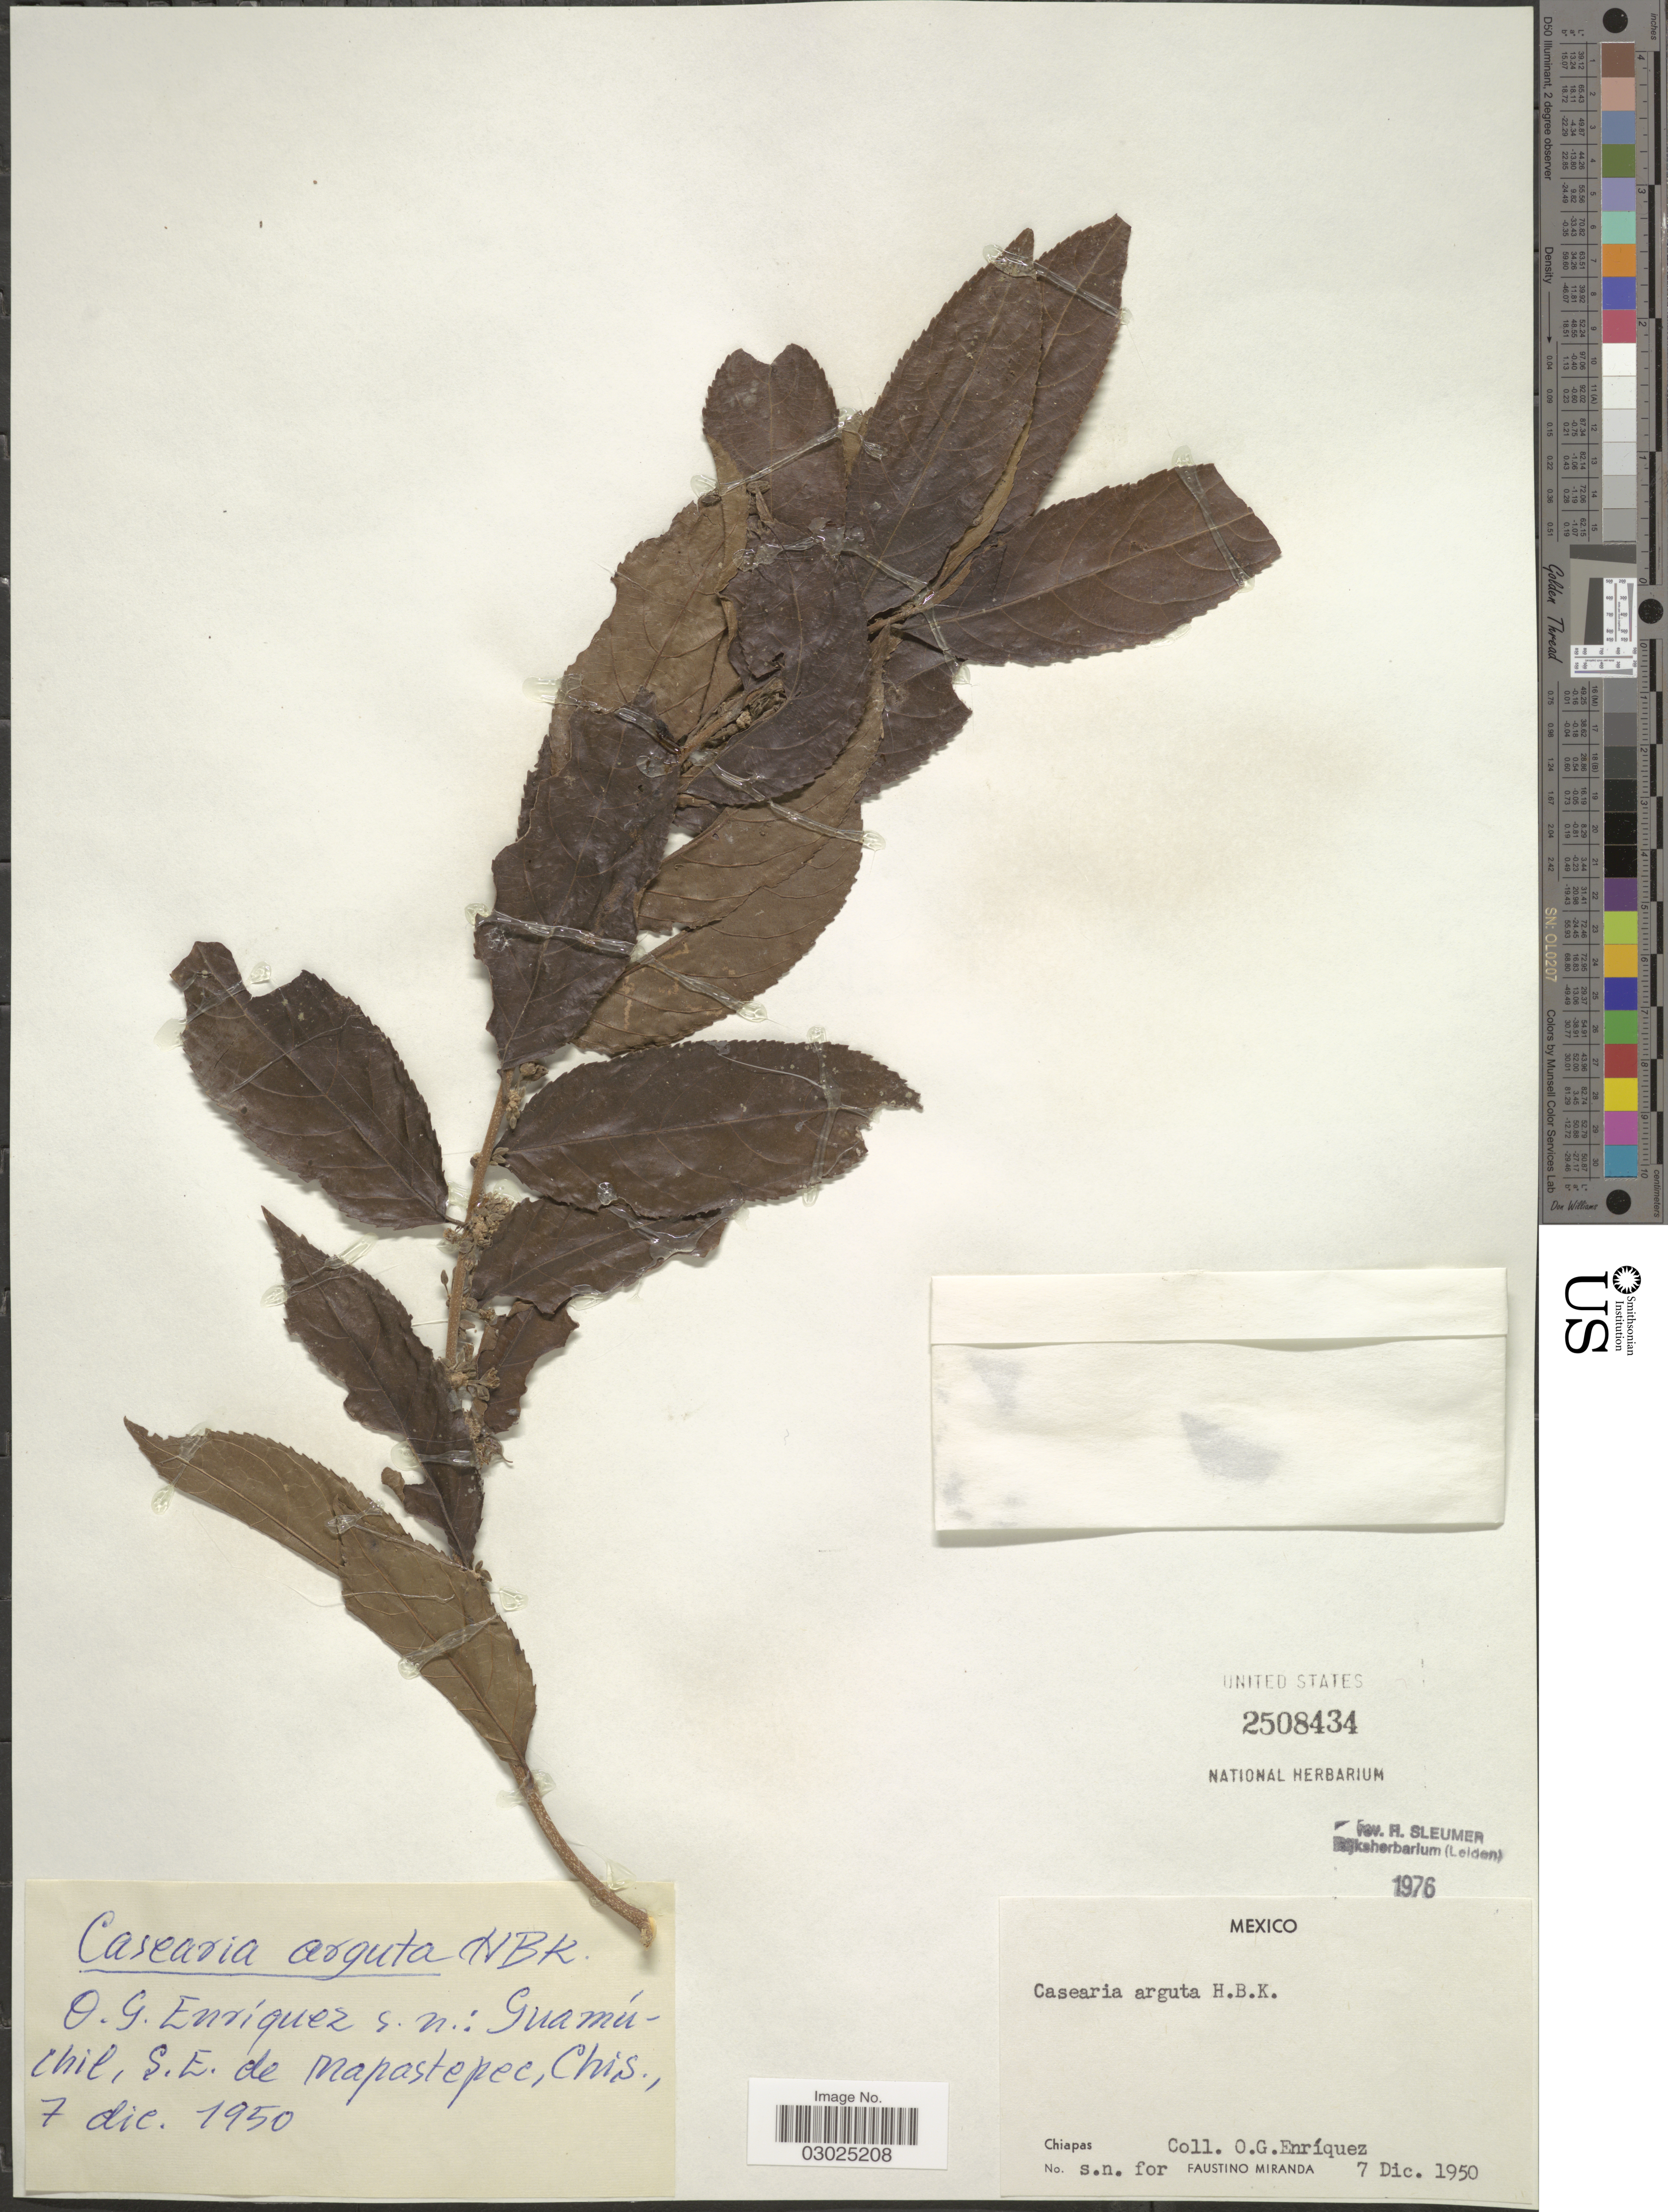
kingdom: Plantae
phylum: Tracheophyta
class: Magnoliopsida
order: Malpighiales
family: Salicaceae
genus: Casearia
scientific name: Casearia arguta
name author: Kunth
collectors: O. Enriquez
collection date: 1950-12-07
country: Mexico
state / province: Chiapas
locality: Guamúchil, S.E. de Mapastepec.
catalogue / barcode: US 2508434